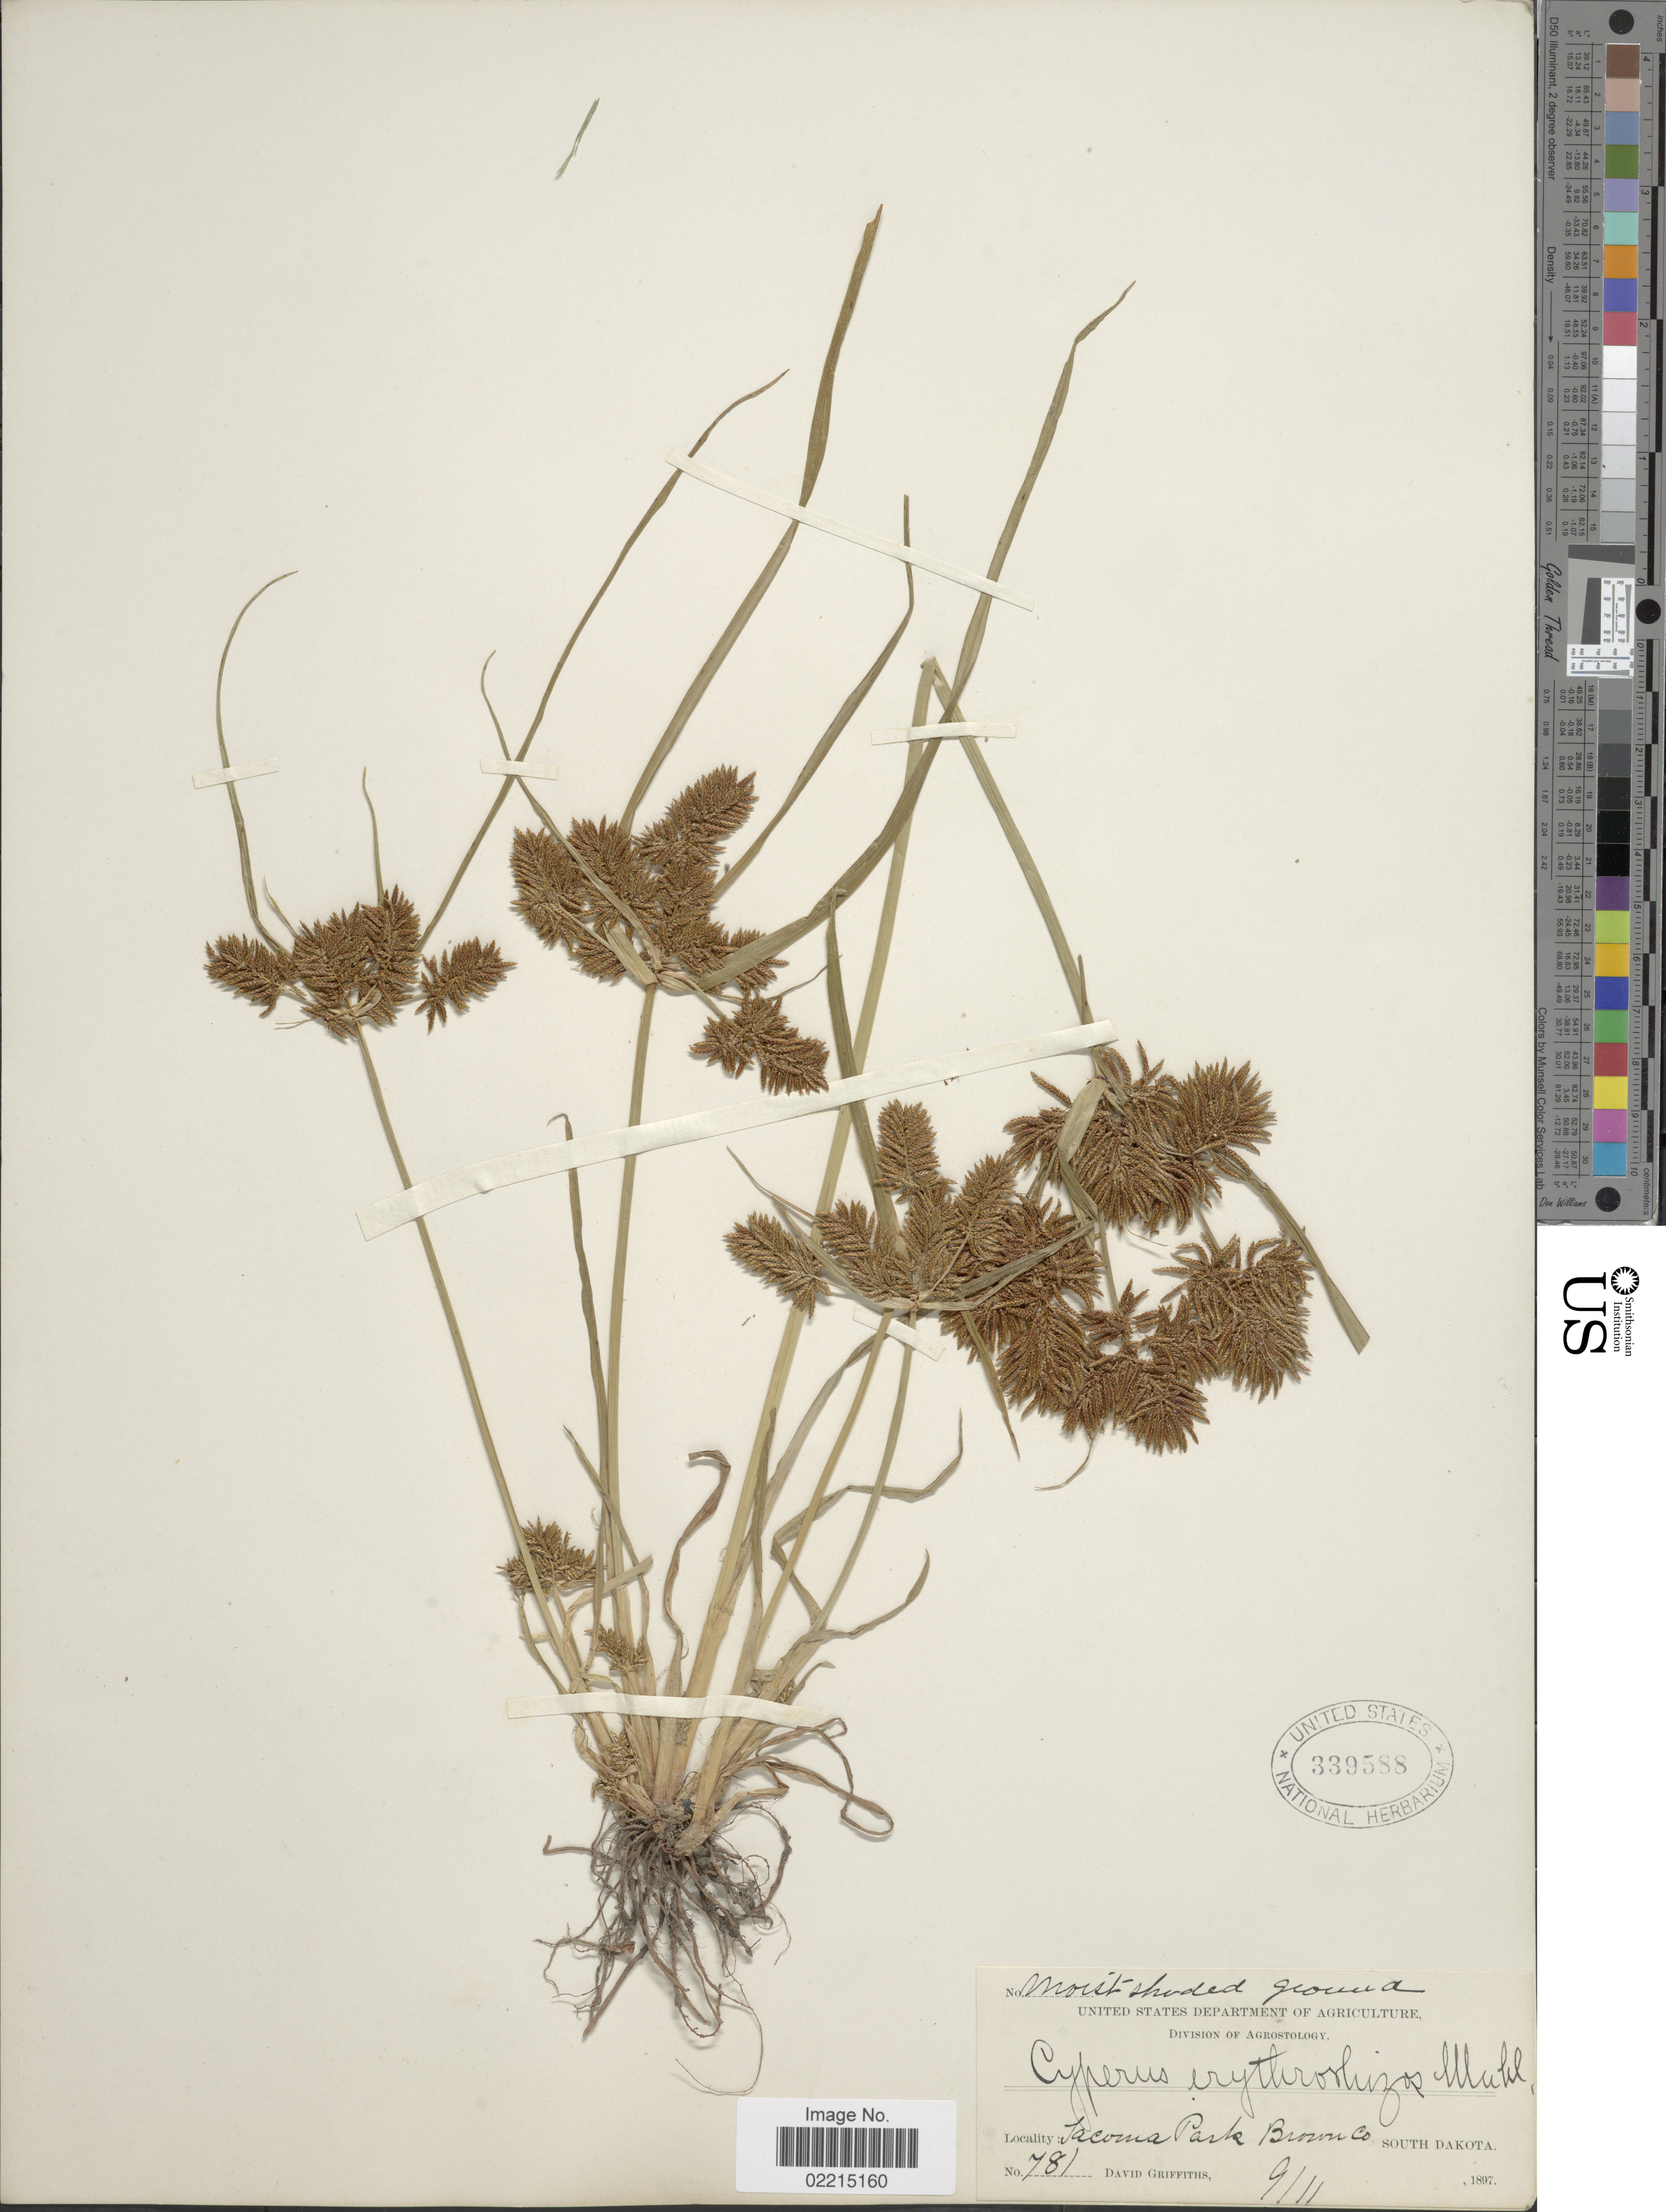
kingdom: Plantae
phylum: Tracheophyta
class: Liliopsida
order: Poales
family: Cyperaceae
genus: Cyperus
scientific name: Cyperus erythrorhizos Muhl.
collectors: D. Griffiths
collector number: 781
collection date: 1897-09-11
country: United States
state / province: South Dakota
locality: Jaconia Park, Brown Co.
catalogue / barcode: US 339588